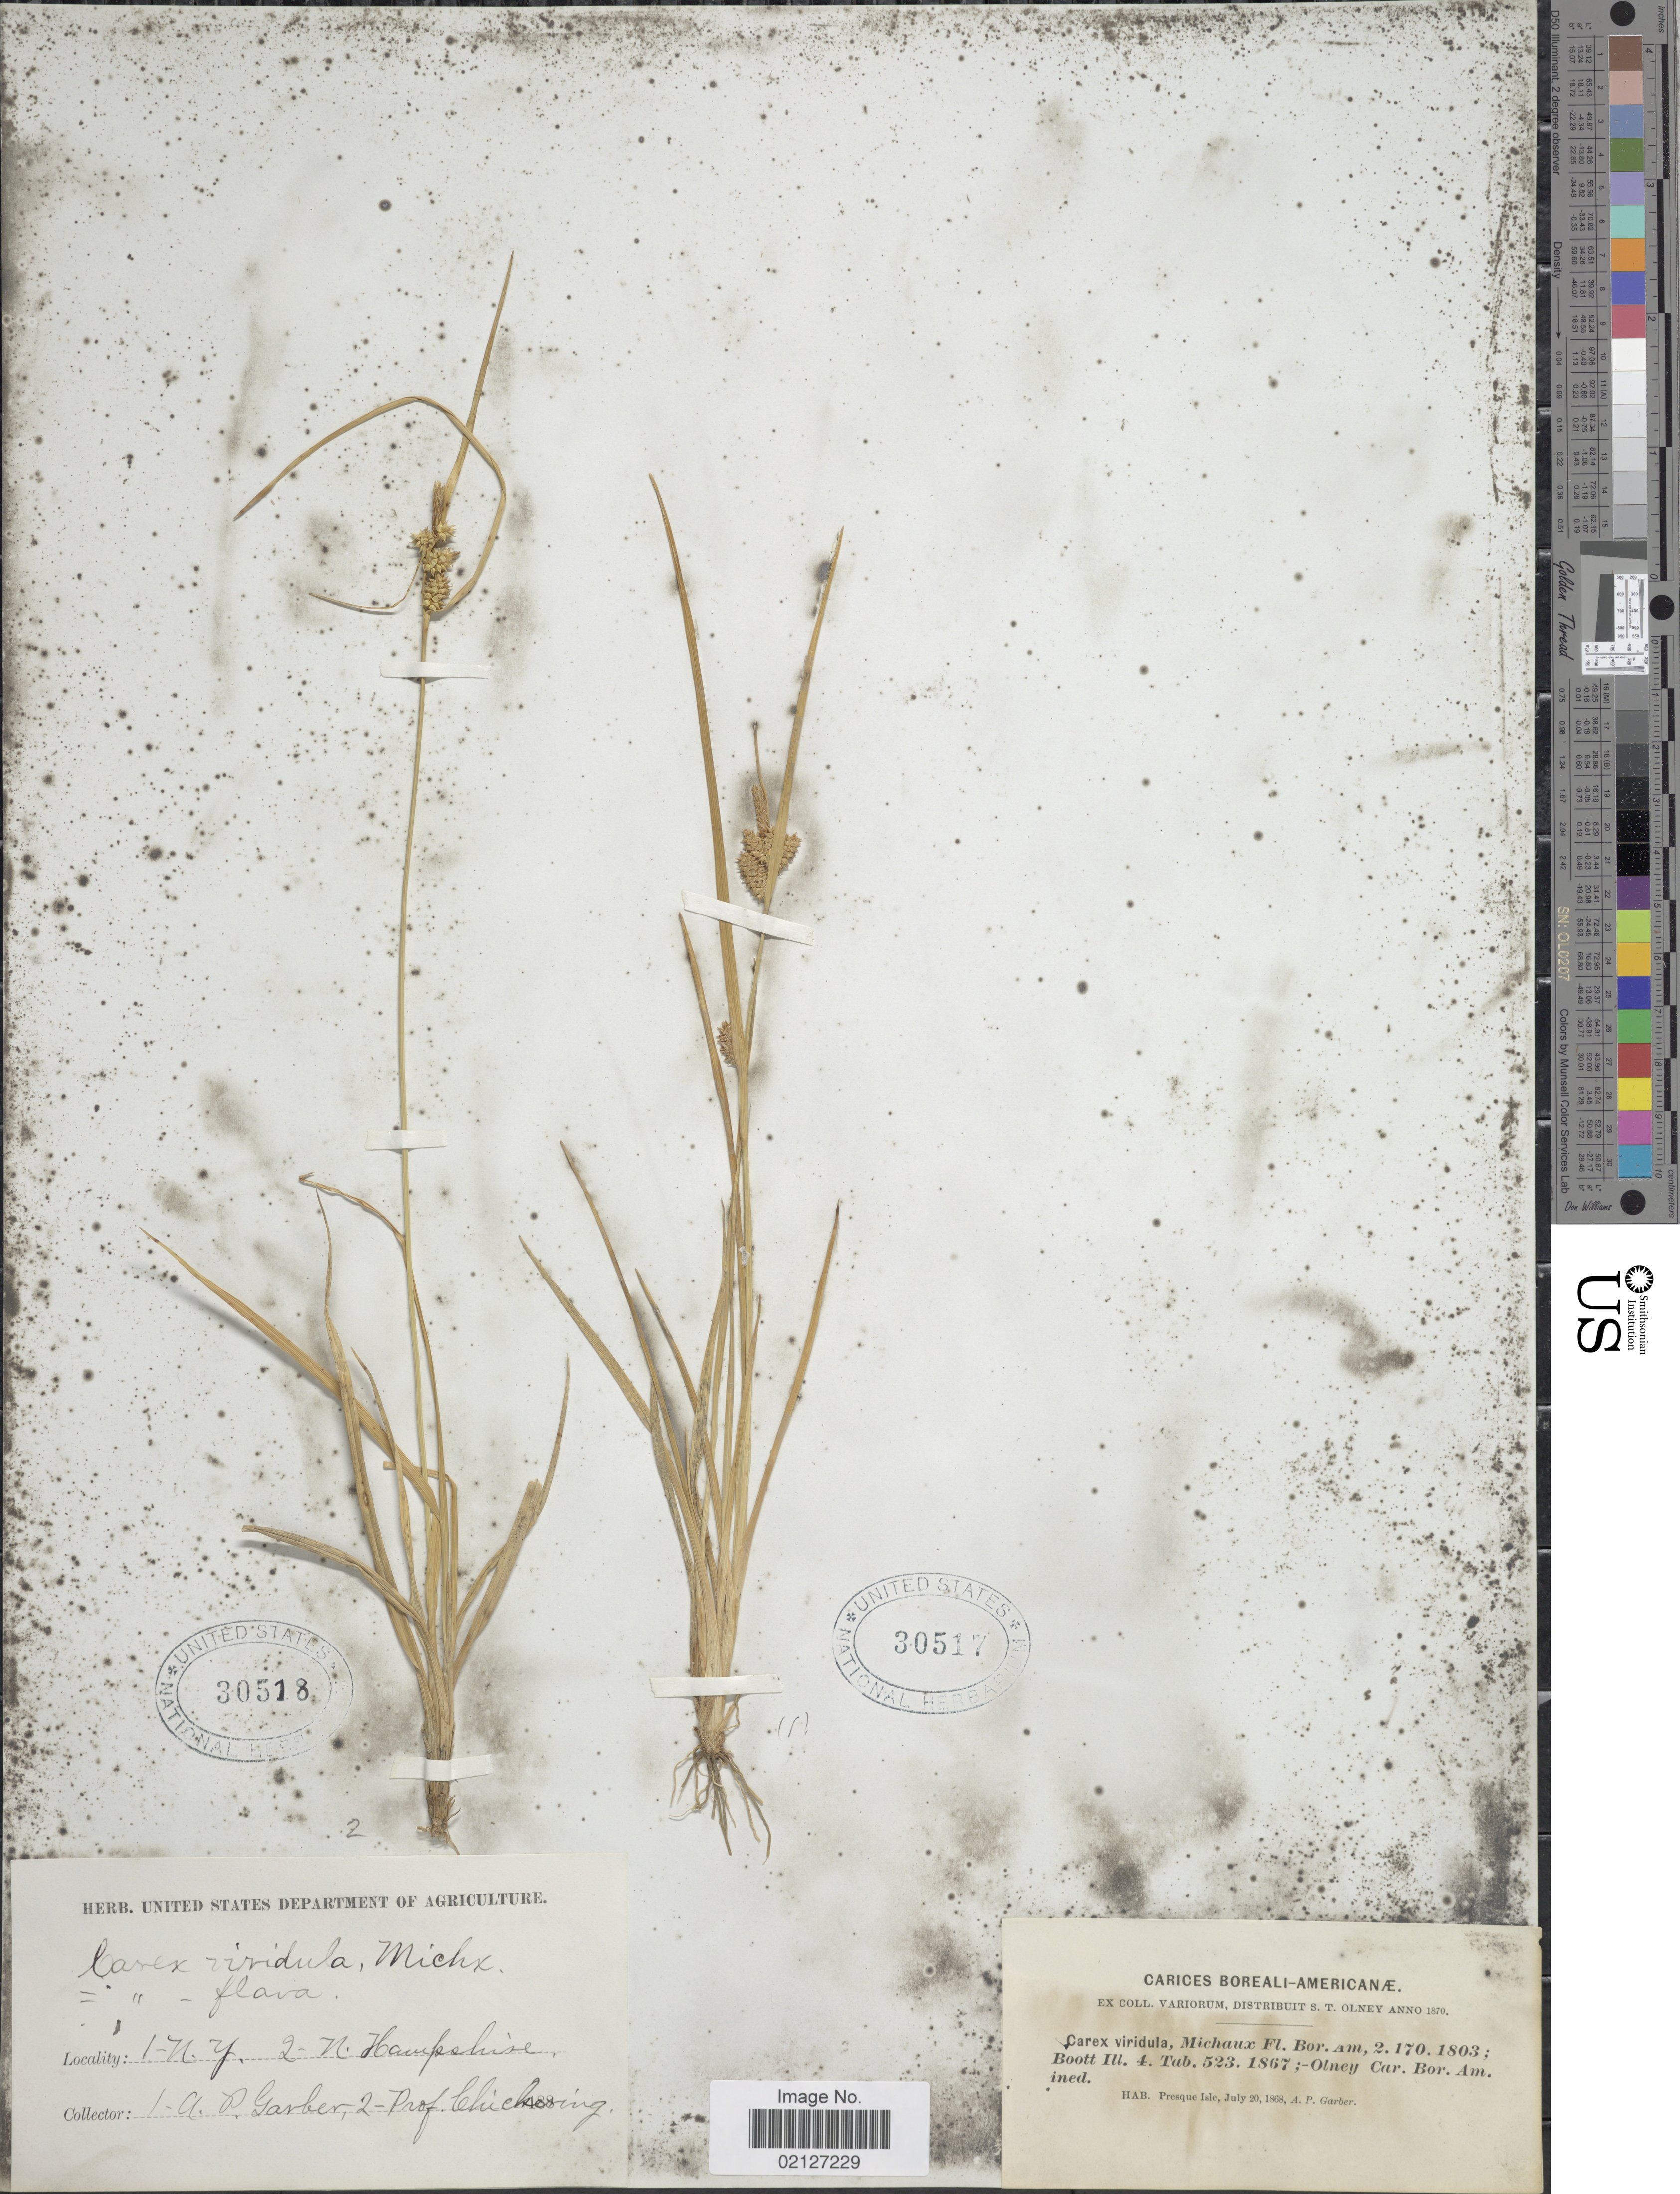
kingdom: Plantae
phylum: Tracheophyta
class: Liliopsida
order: Poales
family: Cyperaceae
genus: Carex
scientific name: Carex oederi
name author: Retz.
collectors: Chickering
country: United States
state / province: New Hampshire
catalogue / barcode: US 30518